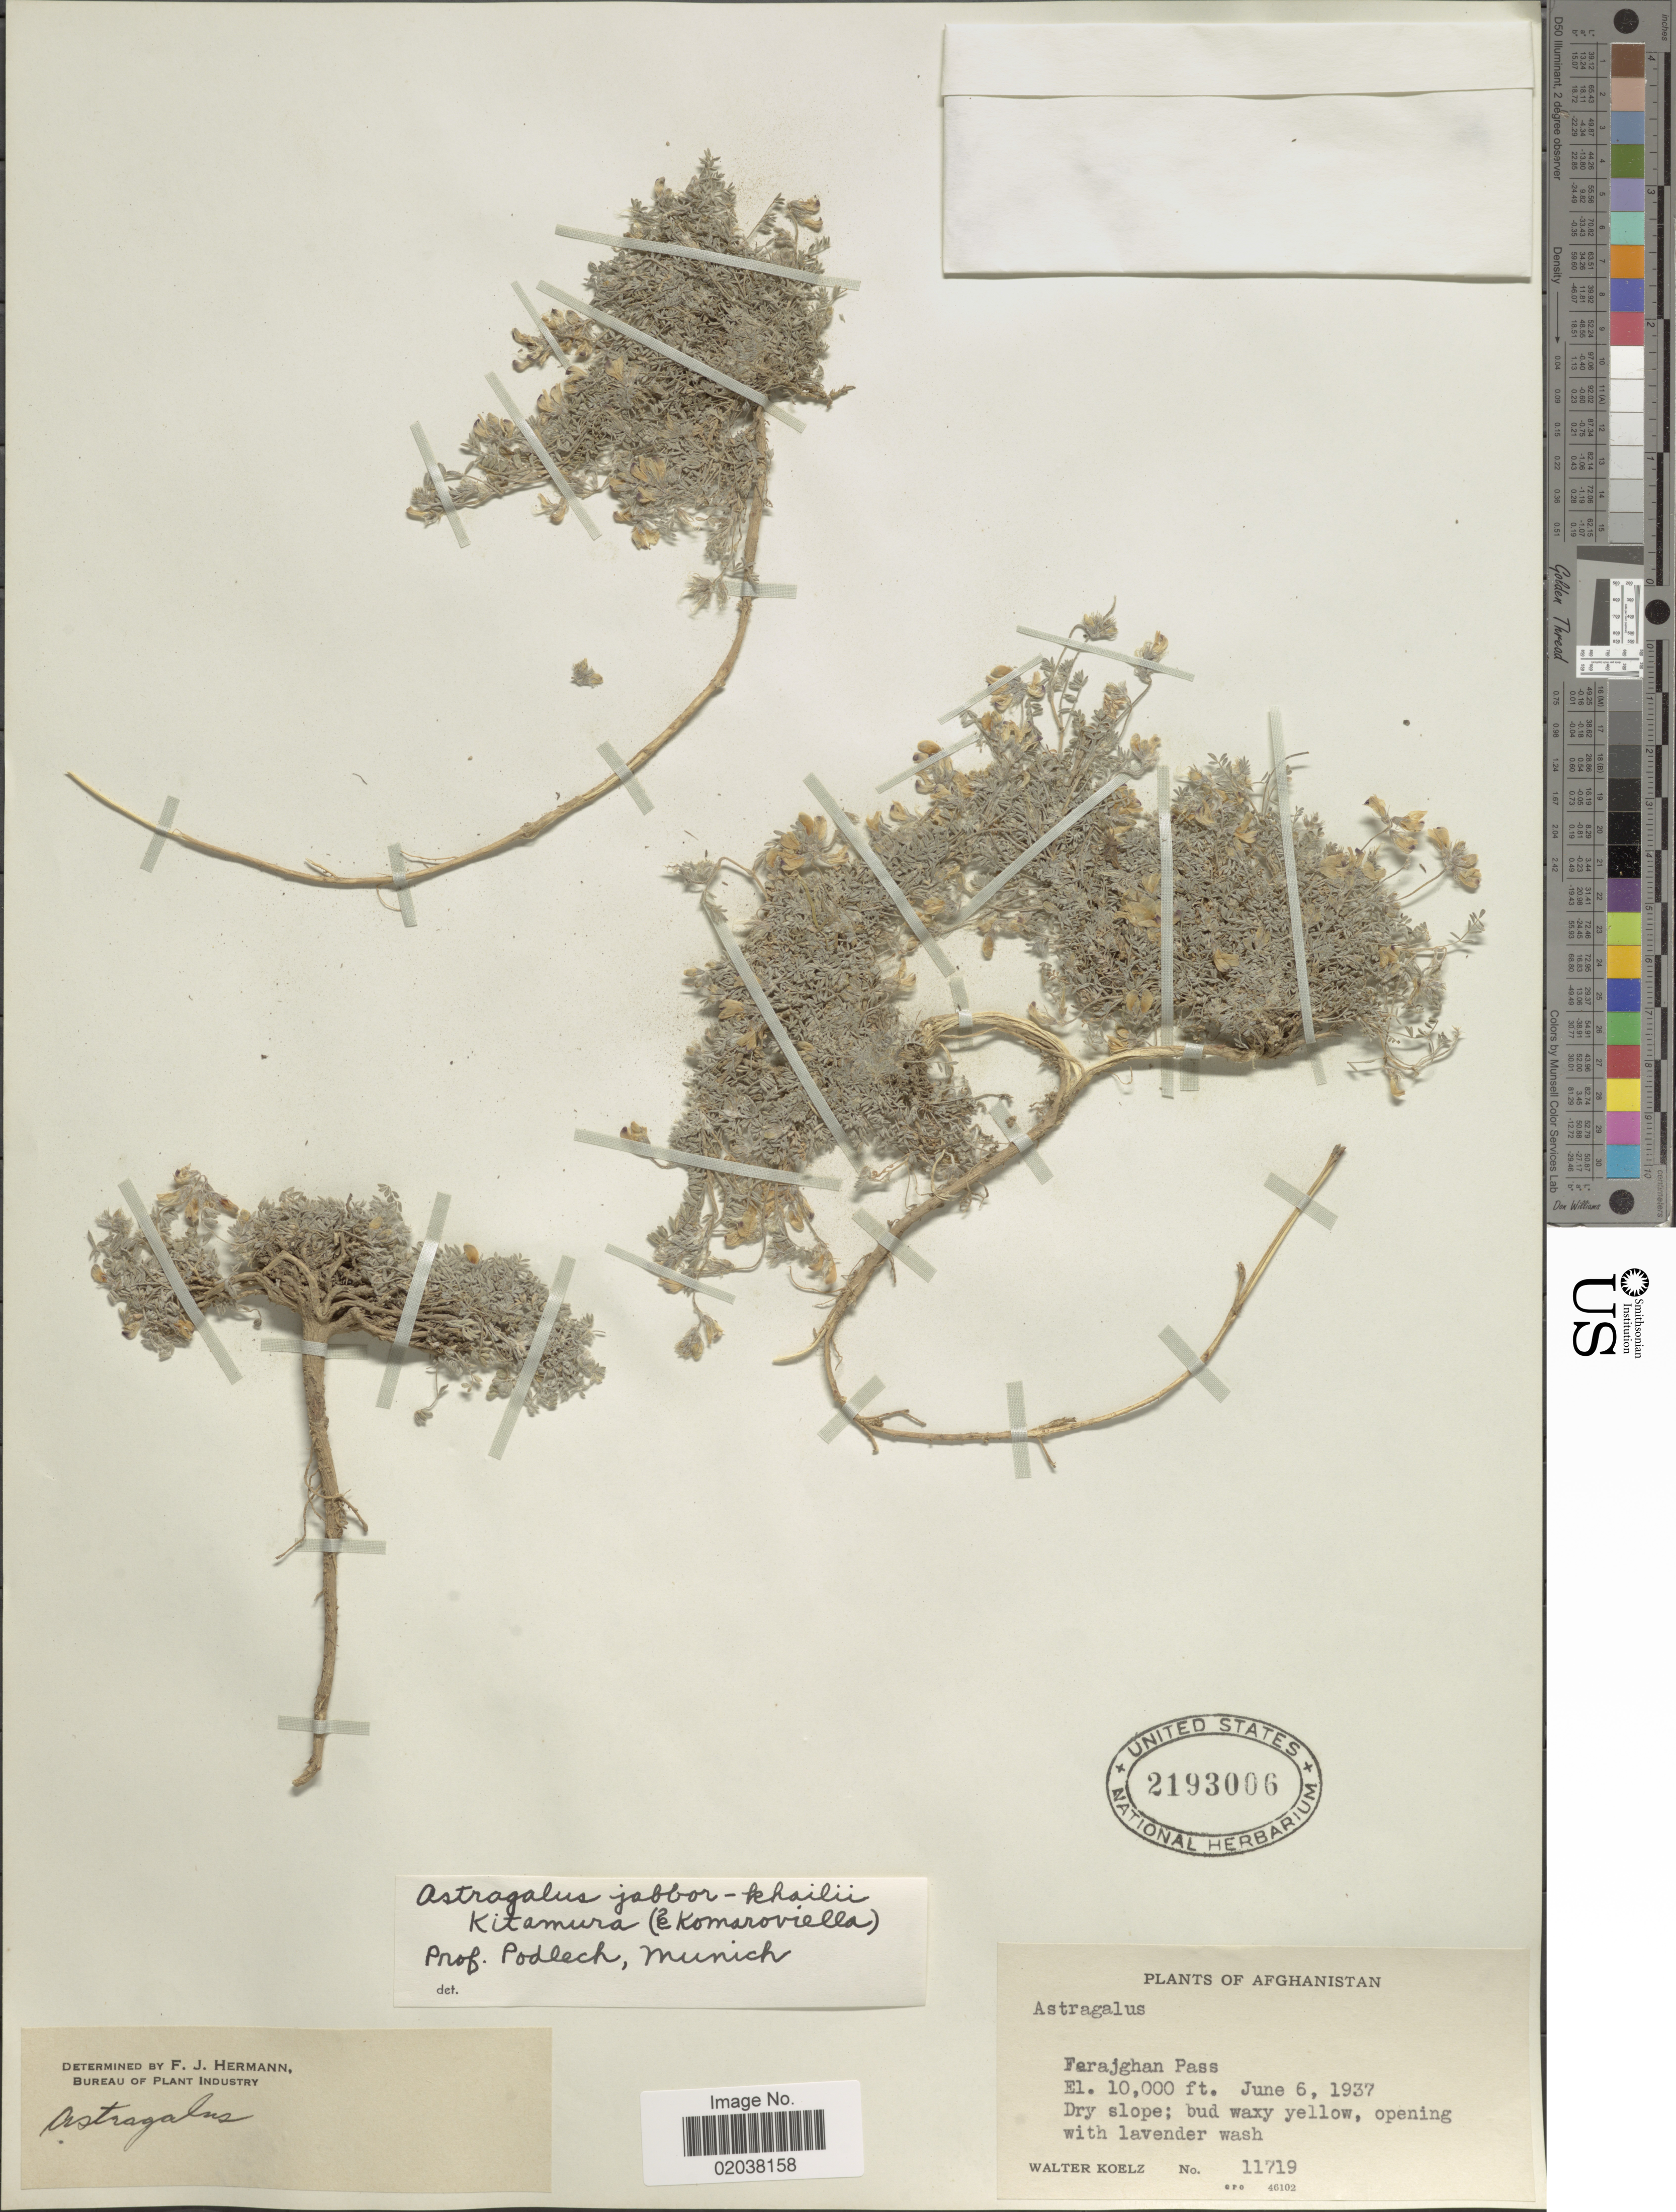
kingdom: Plantae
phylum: Tracheophyta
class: Magnoliopsida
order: Fabales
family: Fabaceae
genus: Astragalus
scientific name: Astragalus jabbor-khailii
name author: Kitam.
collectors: W. N. Koelz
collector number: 11719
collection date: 1937-06-06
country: Afghanistan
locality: Farajghan Pass, dry slope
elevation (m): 3048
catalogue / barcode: US 2193006